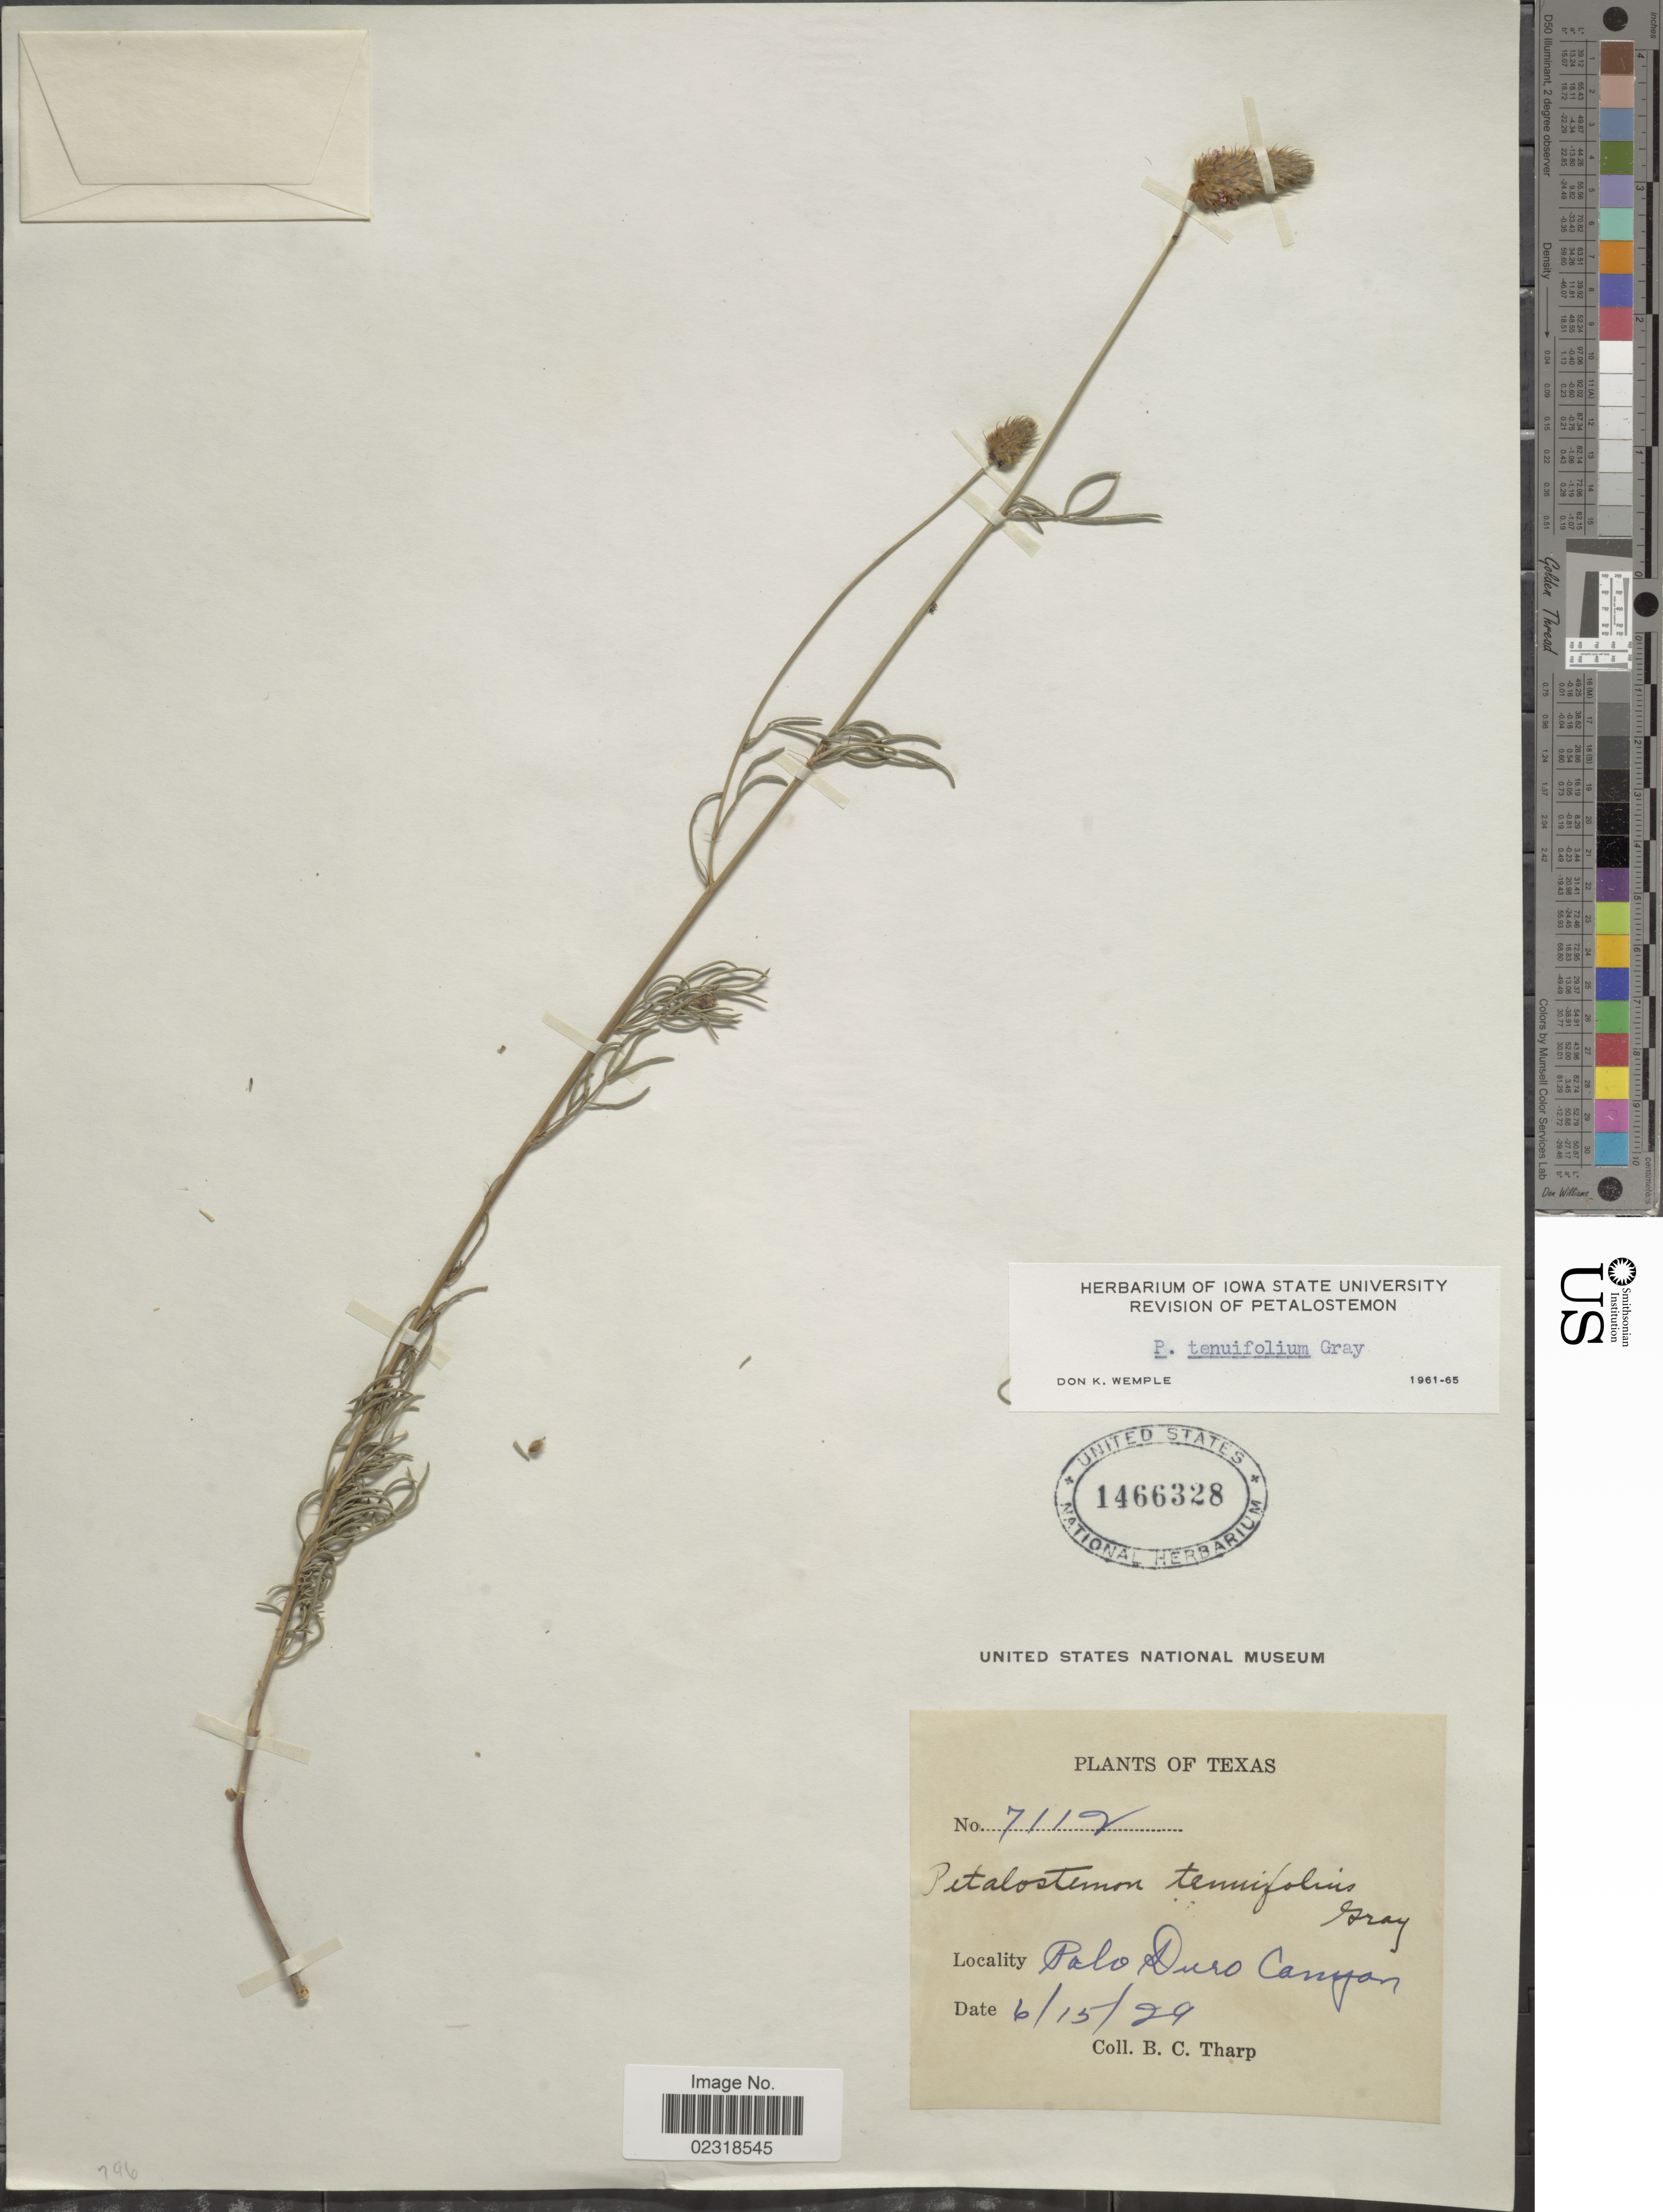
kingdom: Plantae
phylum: Tracheophyta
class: Magnoliopsida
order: Fabales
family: Fabaceae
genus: Dalea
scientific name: Dalea tenuifolia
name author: (A. Gray) Shinners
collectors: B. C. Tharp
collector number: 7112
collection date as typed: Transcribed d/m/y: 15/6/29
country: United States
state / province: Texas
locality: Palo Duro Canyon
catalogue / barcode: US 1466328